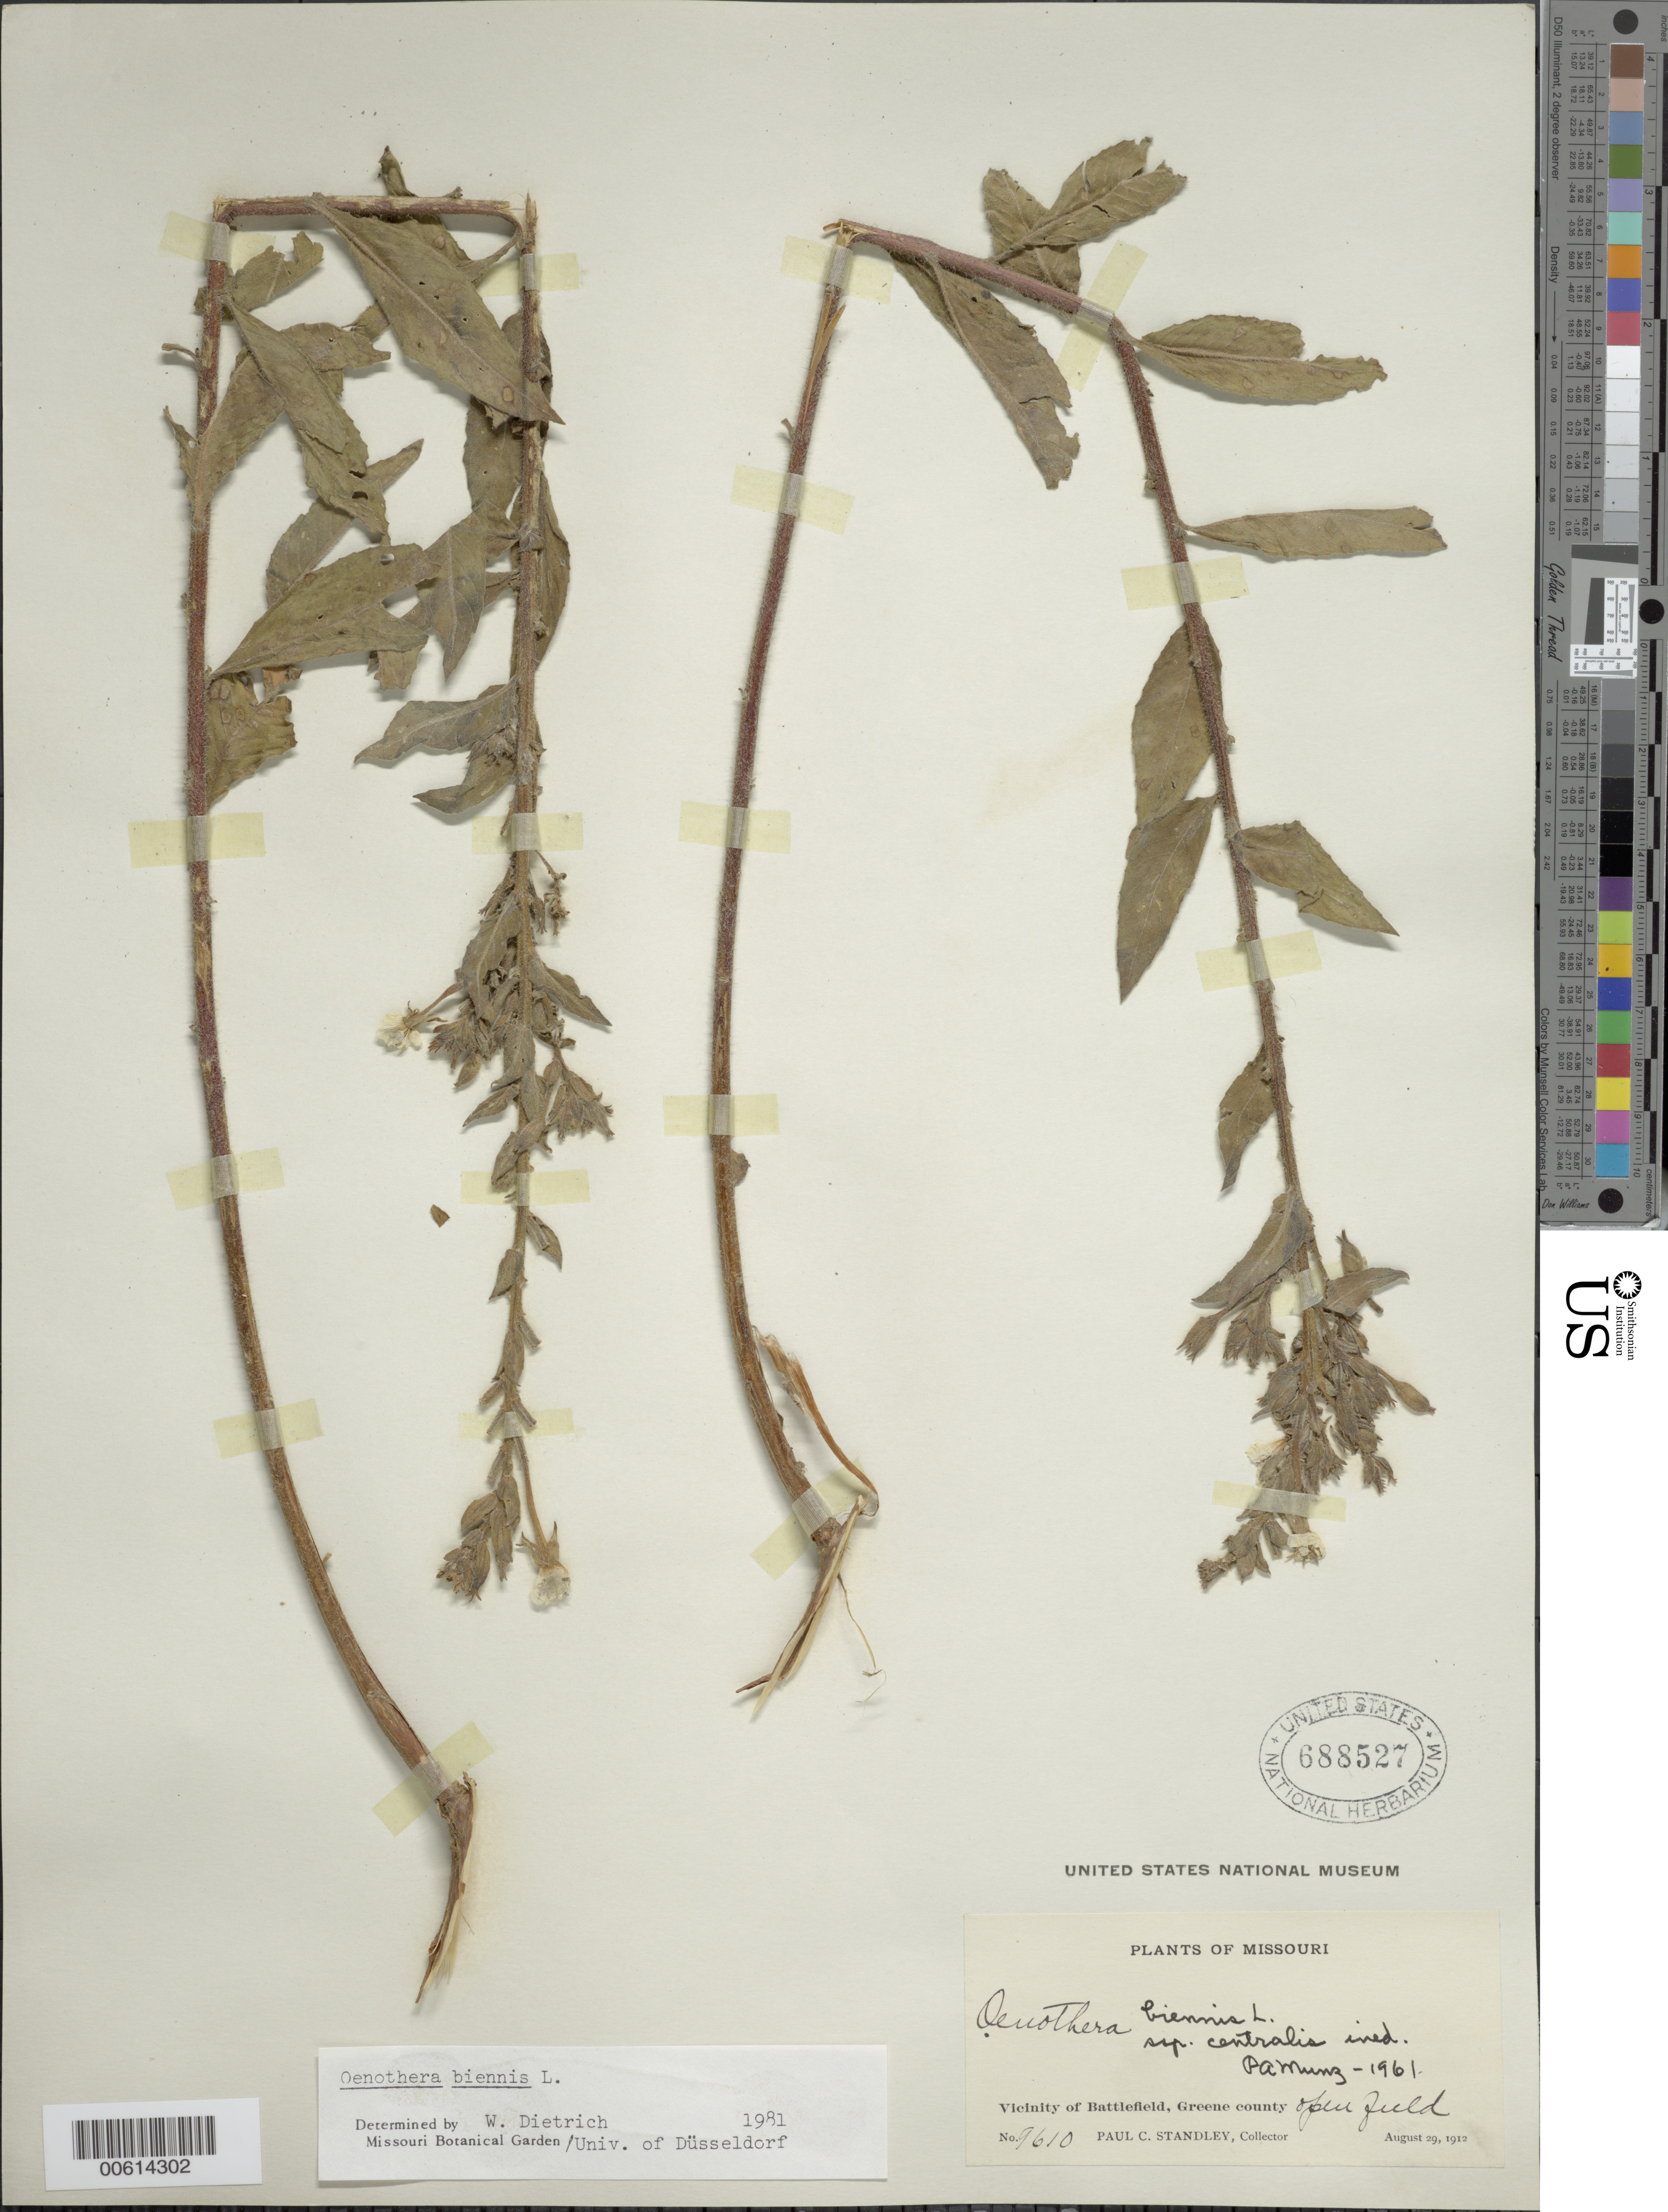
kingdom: Plantae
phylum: Tracheophyta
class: Magnoliopsida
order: Myrtales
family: Onagraceae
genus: Oenothera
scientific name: Oenothera biennis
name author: L.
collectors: P. C. Standley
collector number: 9610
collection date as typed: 29 Aug 1912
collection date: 1912-08-29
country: United States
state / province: Missouri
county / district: Greene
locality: Battlefield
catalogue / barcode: US 688527